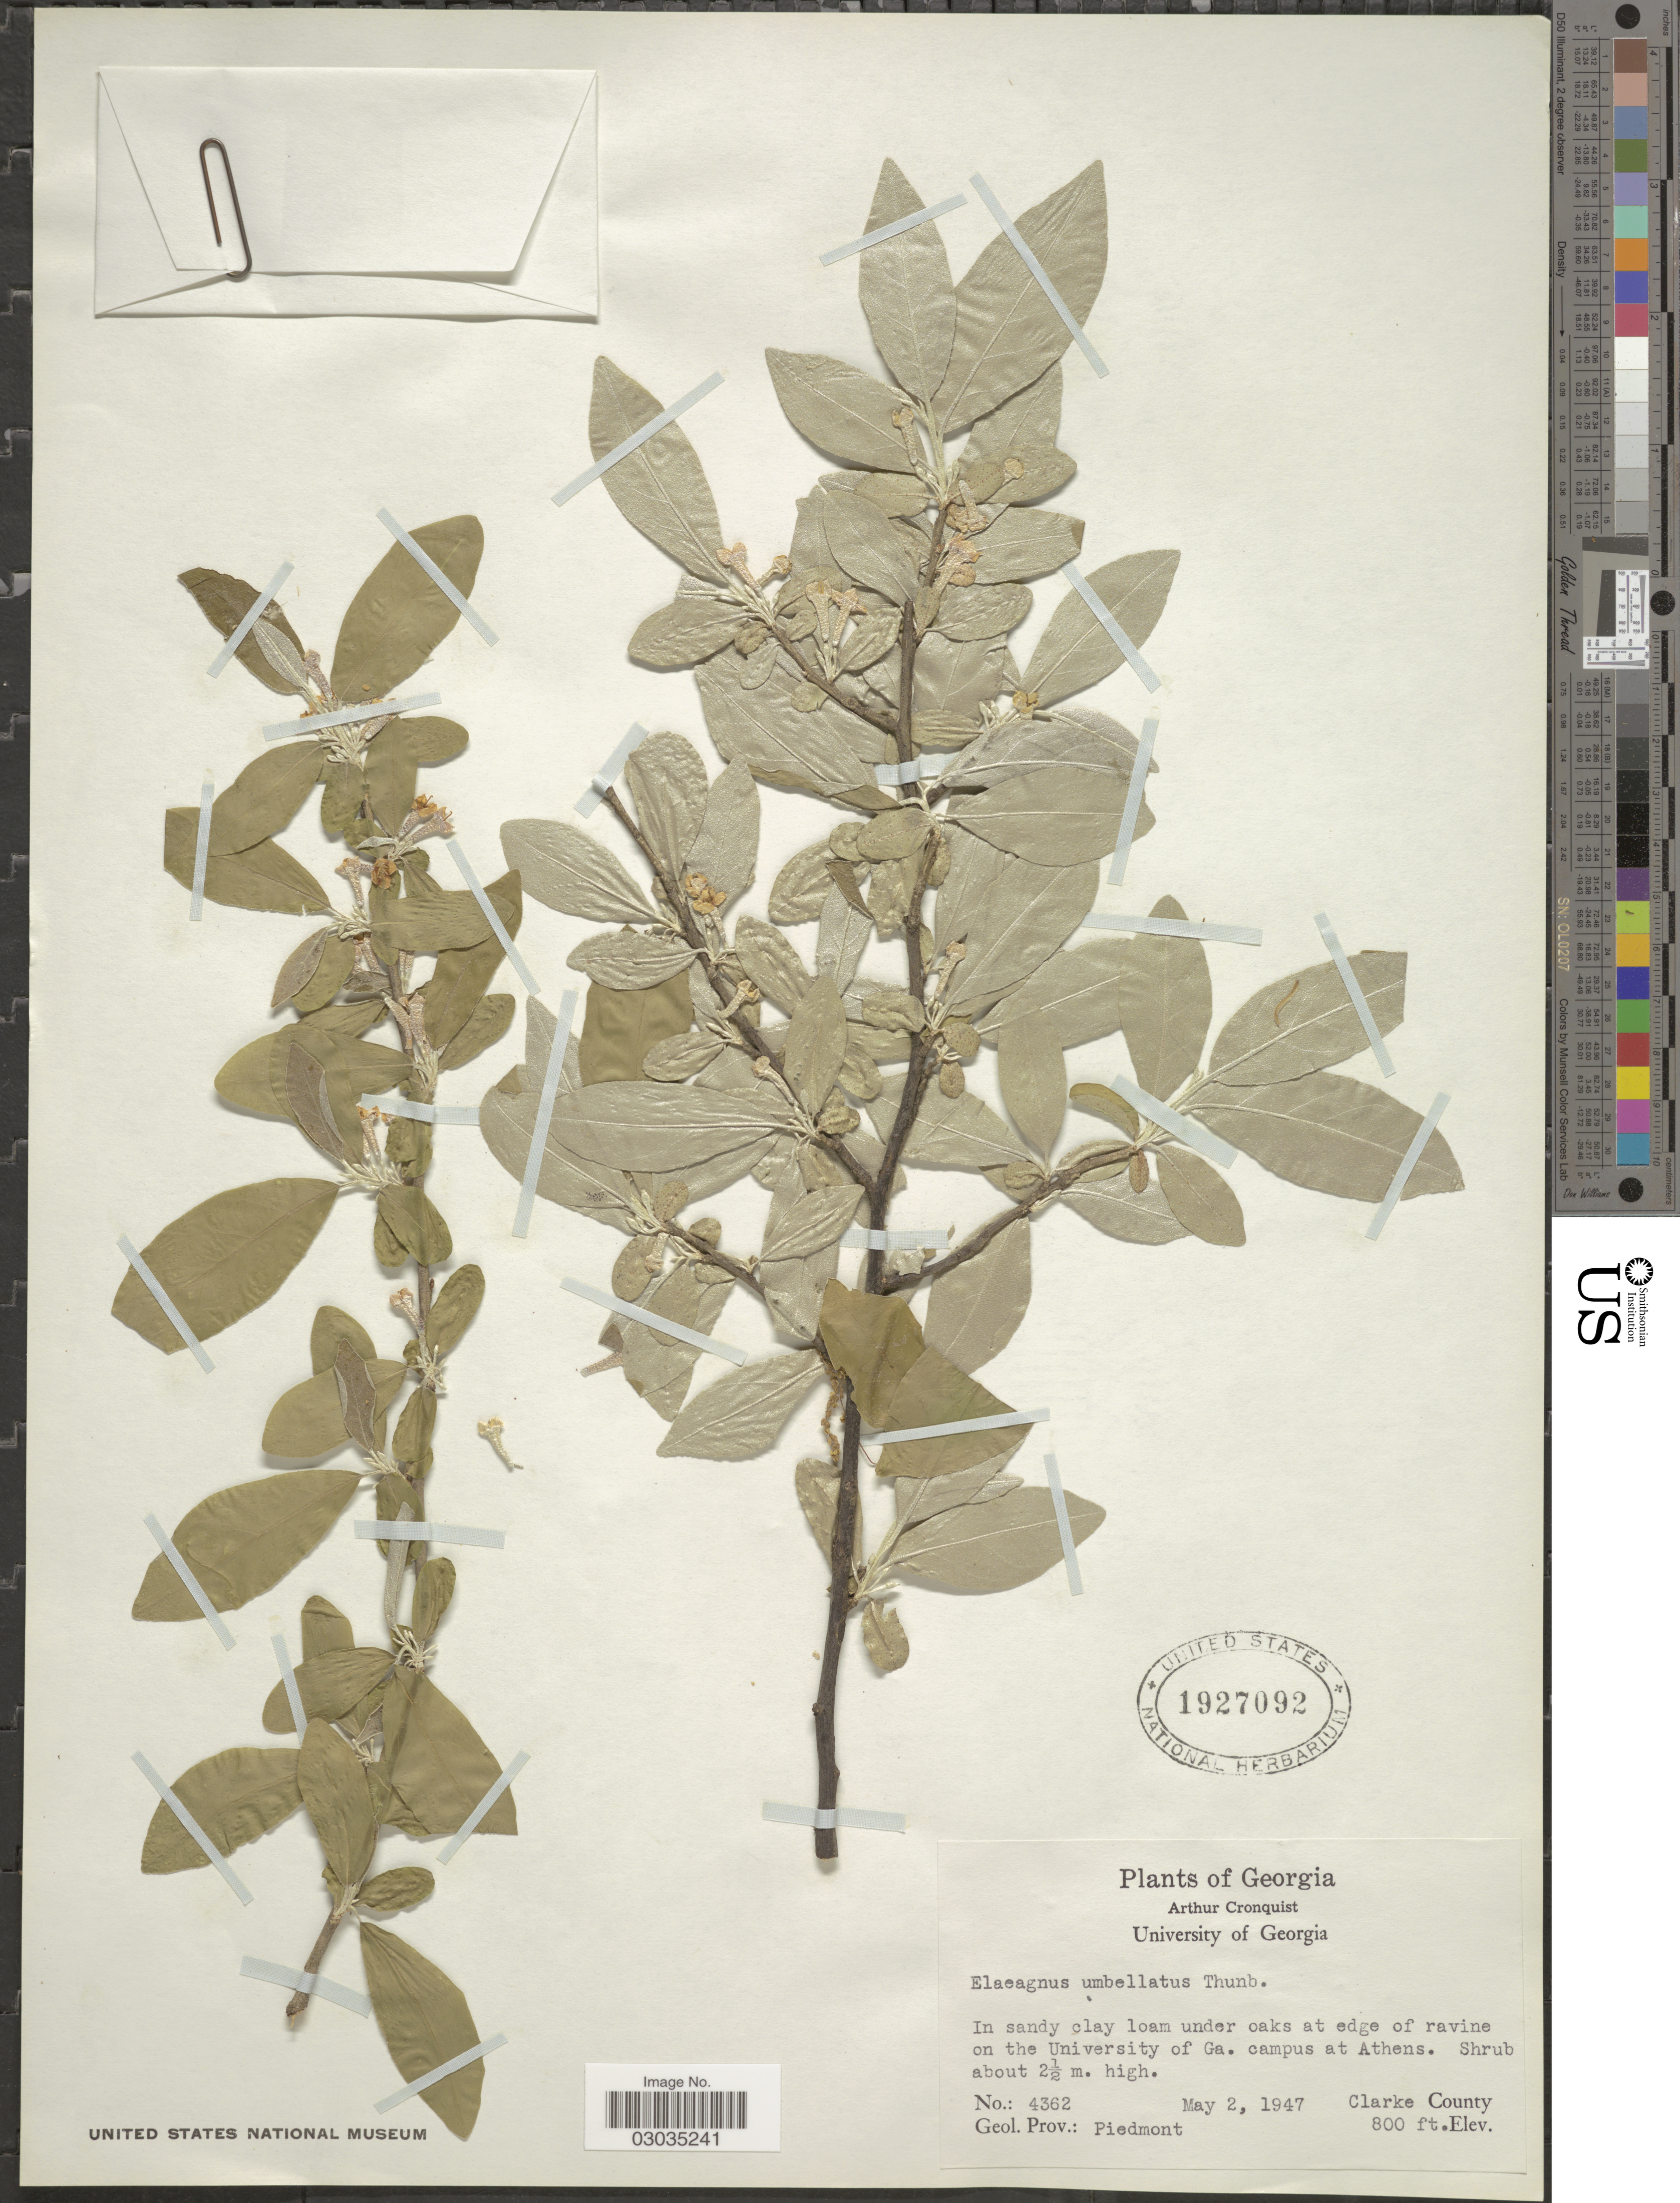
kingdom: Plantae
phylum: Tracheophyta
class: Magnoliopsida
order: Rosales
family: Elaeagnaceae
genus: Elaeagnus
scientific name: Elaeagnus umbellata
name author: Thunb.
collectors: A. J. Cronquist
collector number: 362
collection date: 1947-05-02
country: United States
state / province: Georgia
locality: Clarke County.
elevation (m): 244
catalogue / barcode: US 1927092